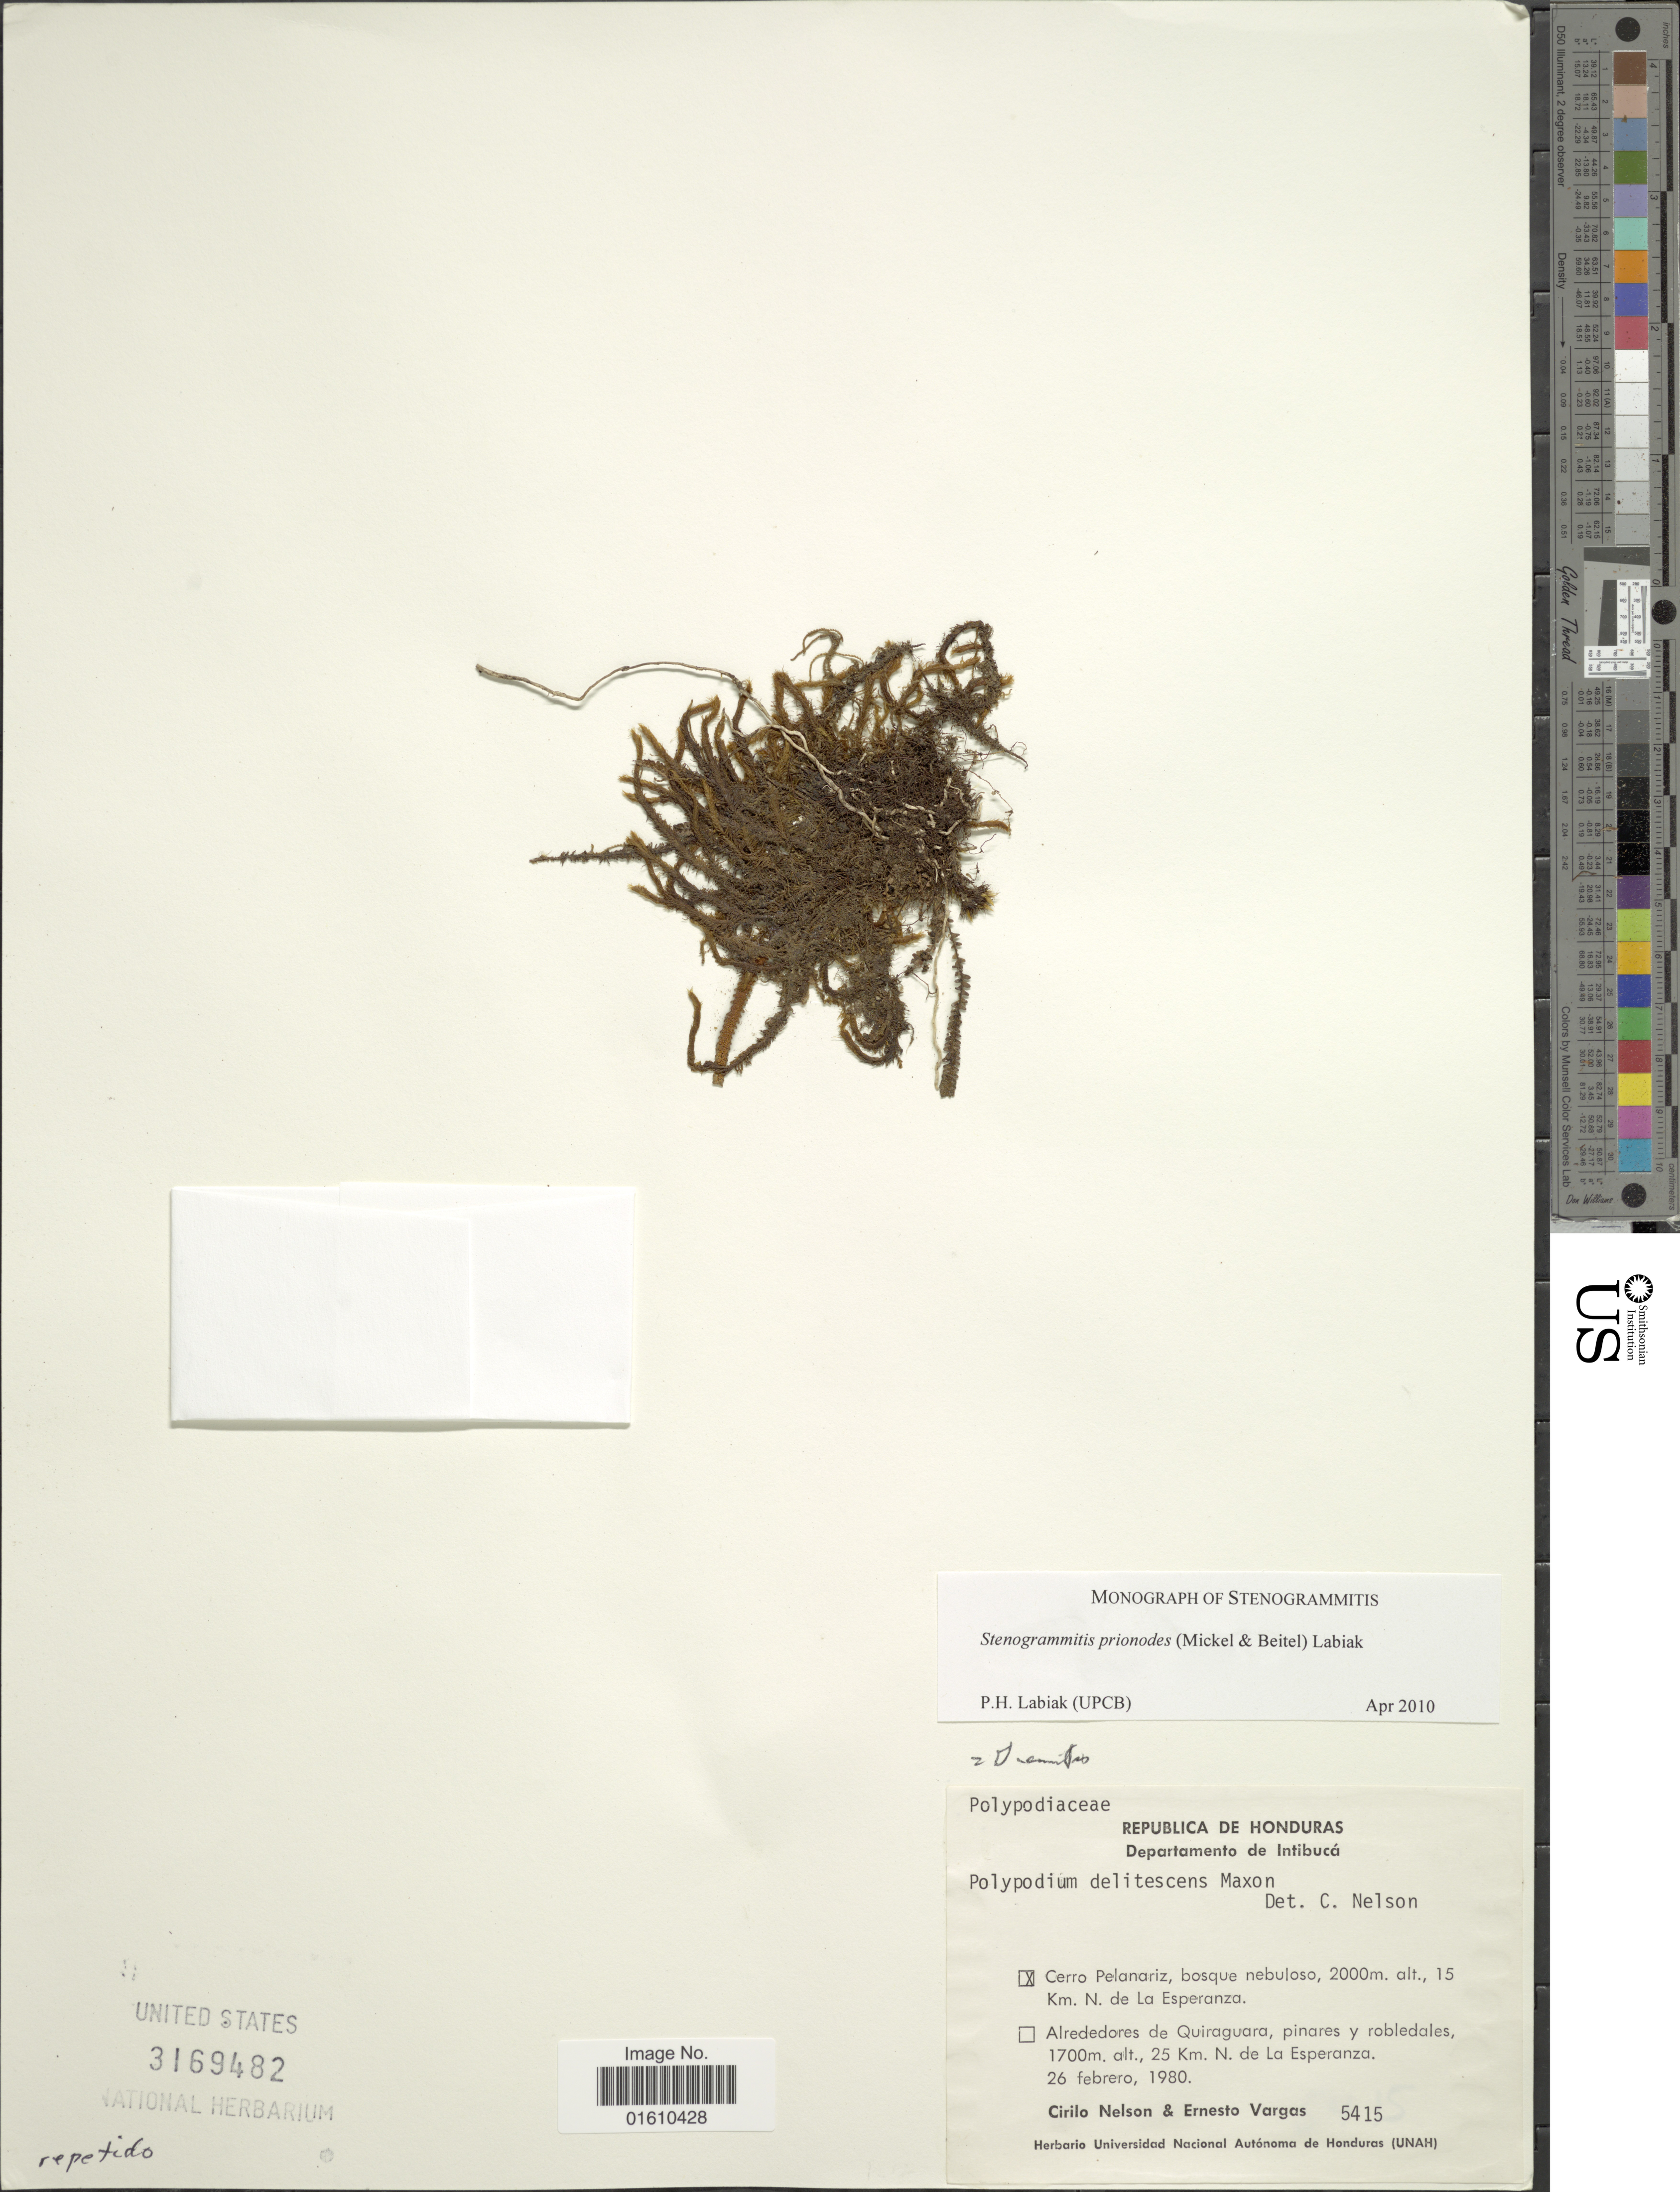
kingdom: Plantae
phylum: Tracheophyta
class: Polypodiopsida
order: Polypodiales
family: Polypodiaceae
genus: Stenogrammitis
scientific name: Stenogrammitis prionodes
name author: (Mickel & Beitel) Labiak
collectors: C. H. Nelson & E. Vargas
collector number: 5415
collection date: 1980-02-26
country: Honduras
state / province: Intibuca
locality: Cerro Pelanariz, bosque nebuloso, 15 Km. N. de La Esperanza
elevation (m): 2000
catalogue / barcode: US 3169482